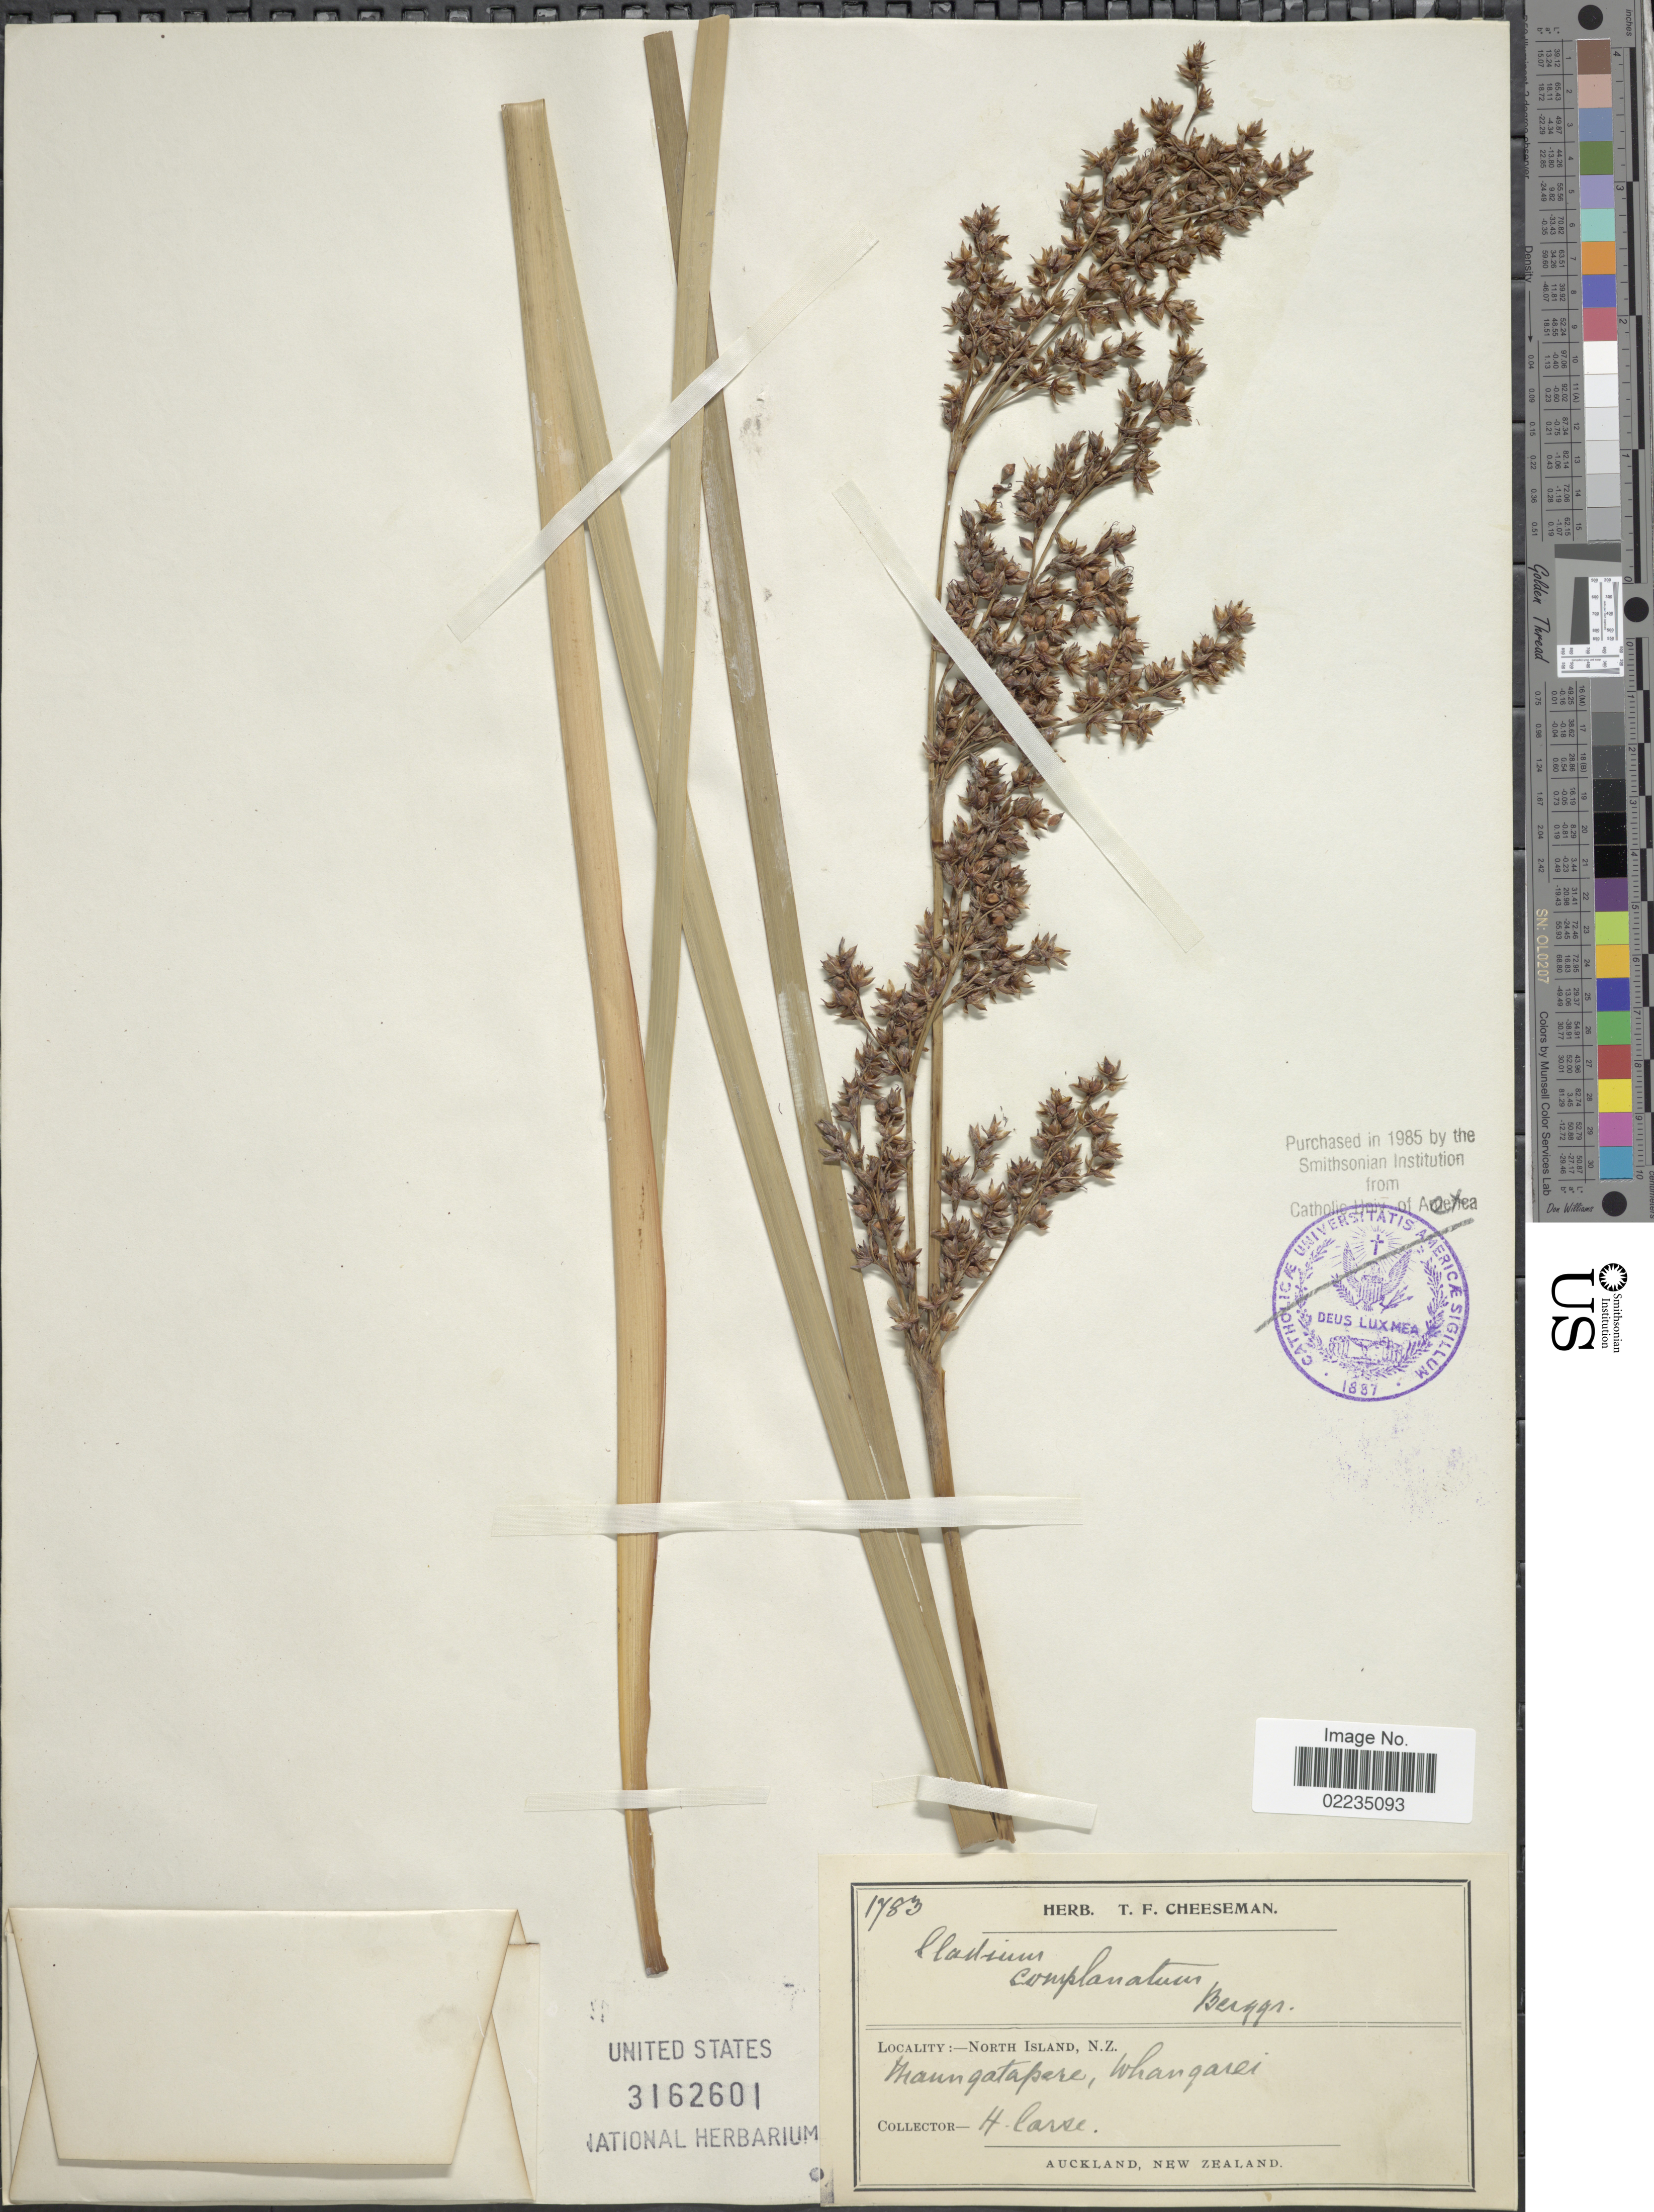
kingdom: Plantae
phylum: Tracheophyta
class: Liliopsida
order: Poales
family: Cyperaceae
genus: Machaerina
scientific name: Machaerina complanata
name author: (Berggr.) T. Koyama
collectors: H. Carse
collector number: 1783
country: New Zealand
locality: North Island, N.Z., Straungatapere, Whangarei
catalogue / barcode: US 3162601